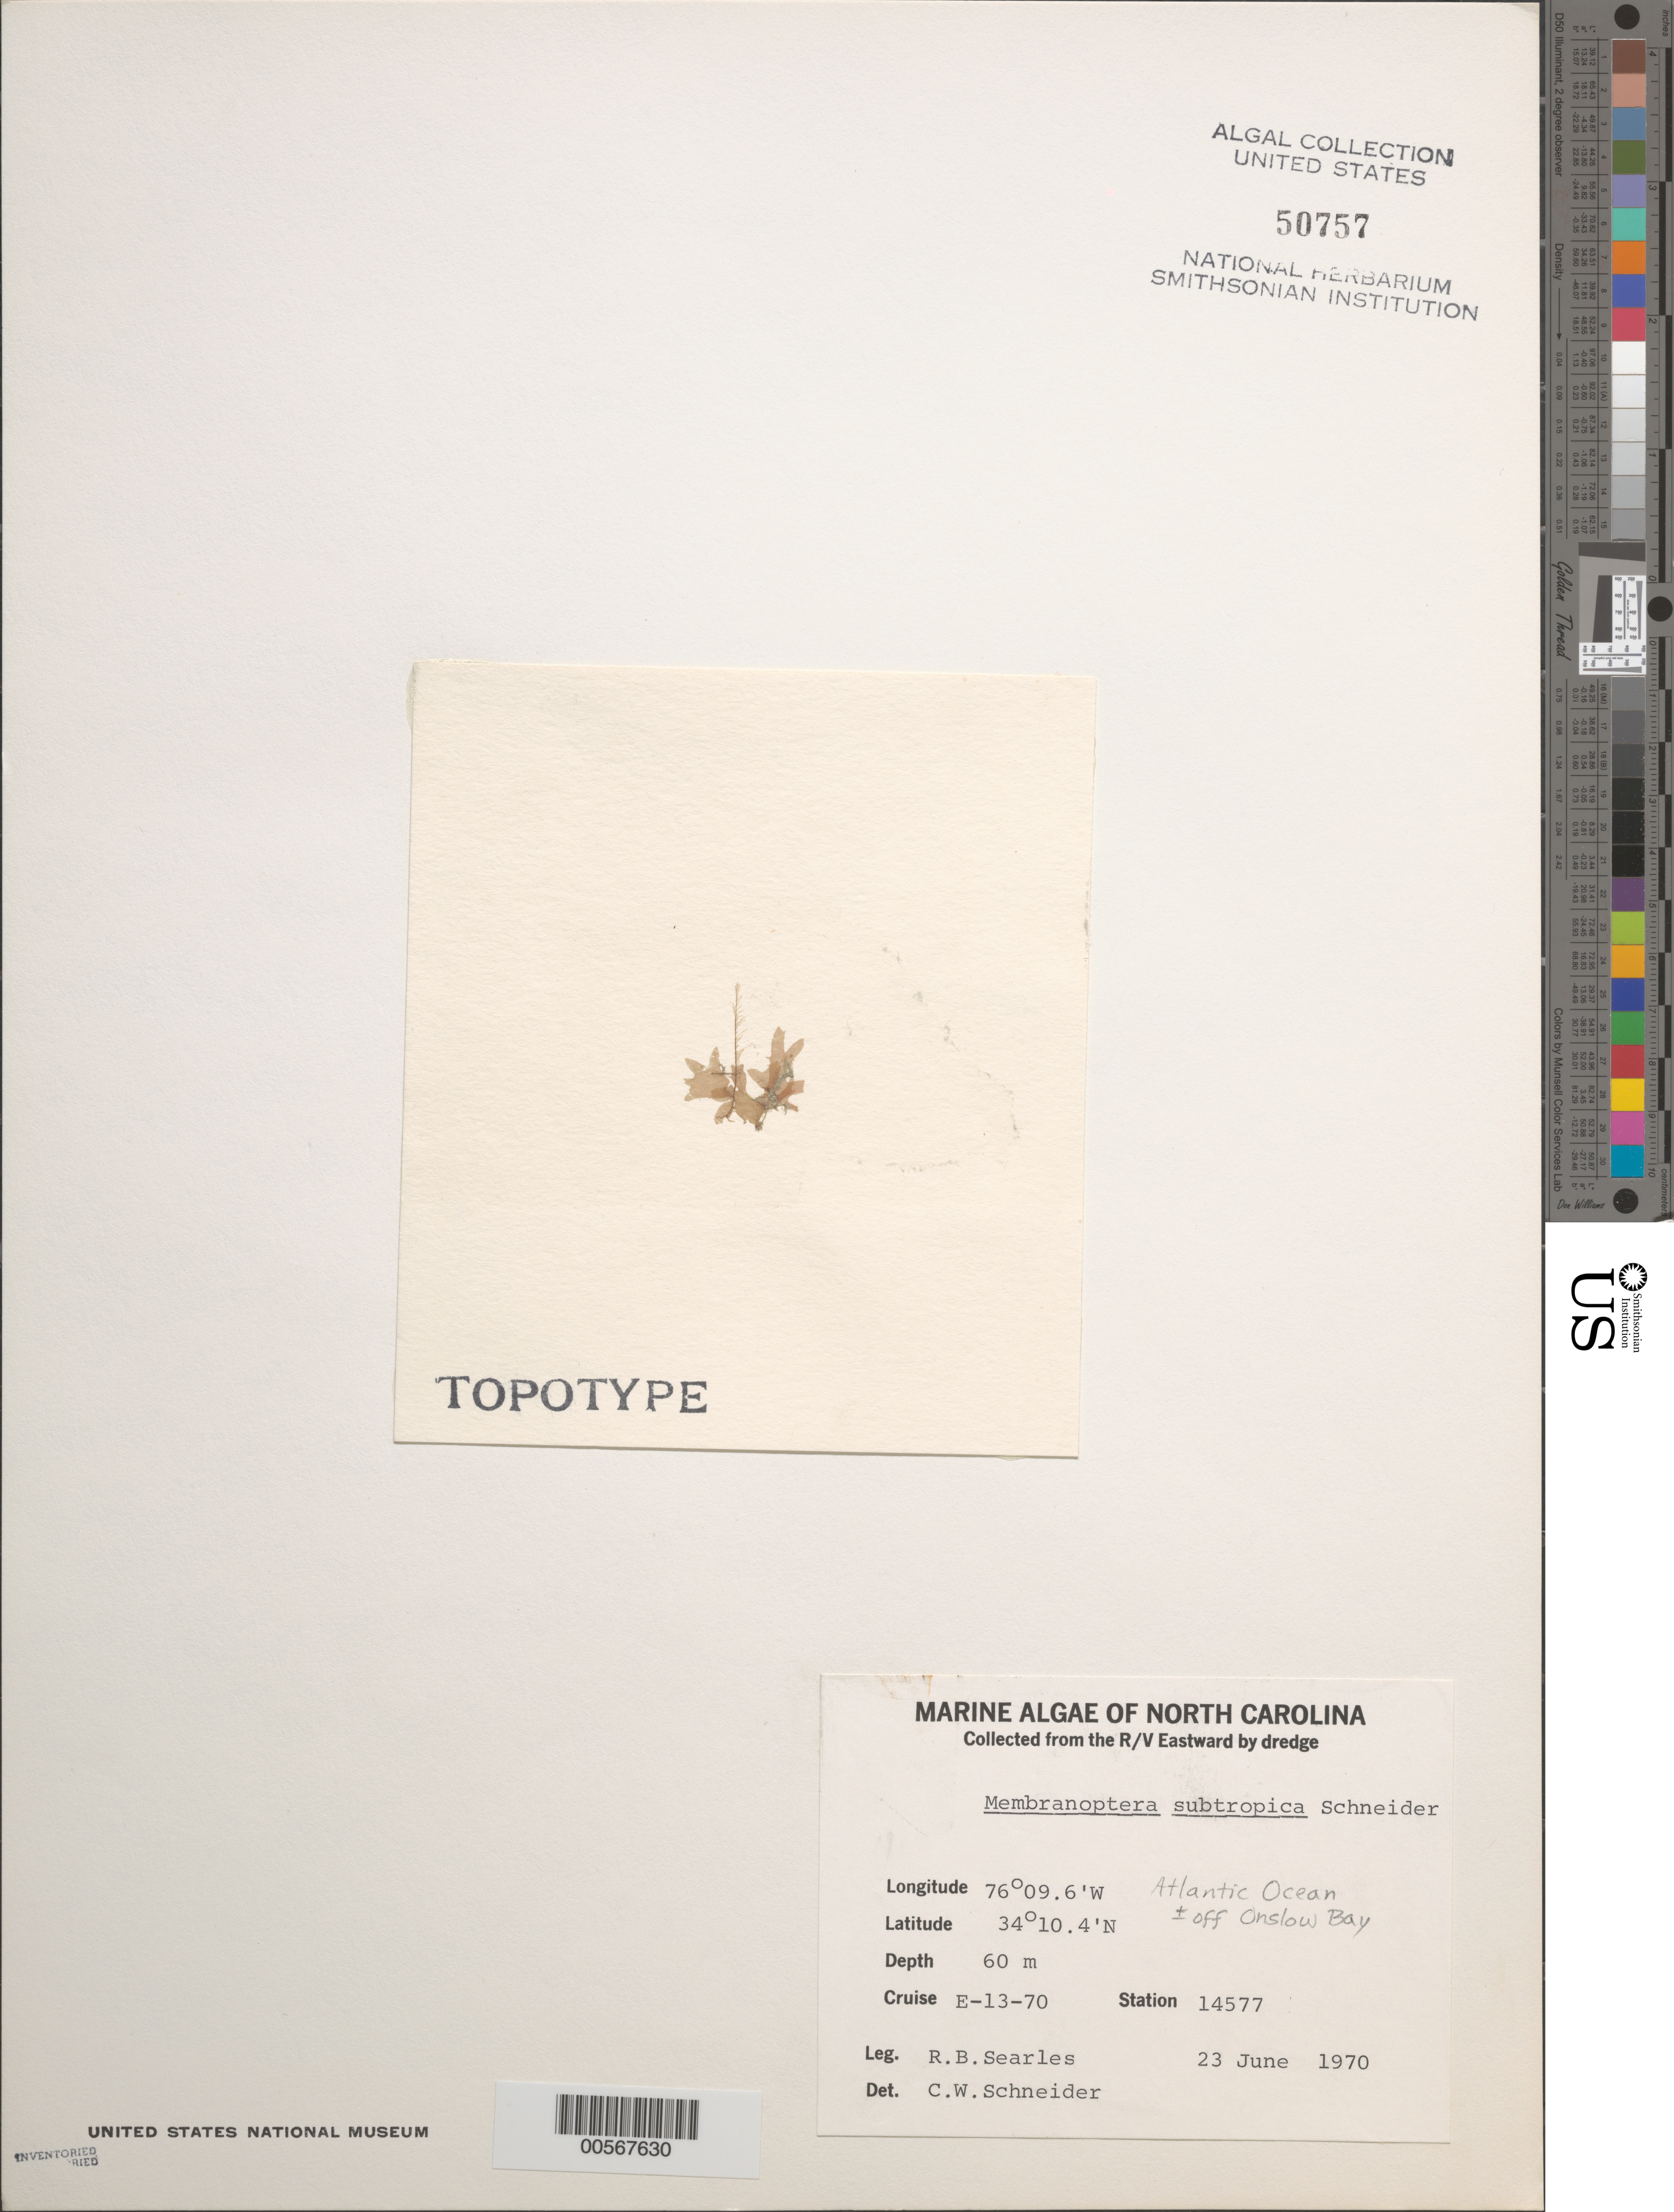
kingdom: Plantae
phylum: Tracheophyta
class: Liliopsida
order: Poales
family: Poaceae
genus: Polyneura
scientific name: Polyneura subtropica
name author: (C.W. Schneid.) Yoshida & Mikami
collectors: R. Searles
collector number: Station 14577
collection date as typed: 23 Jun 1970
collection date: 1970-06-23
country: United States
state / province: North Carolina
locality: Atlantic Ocean off Onslow Bay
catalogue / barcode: US 50757